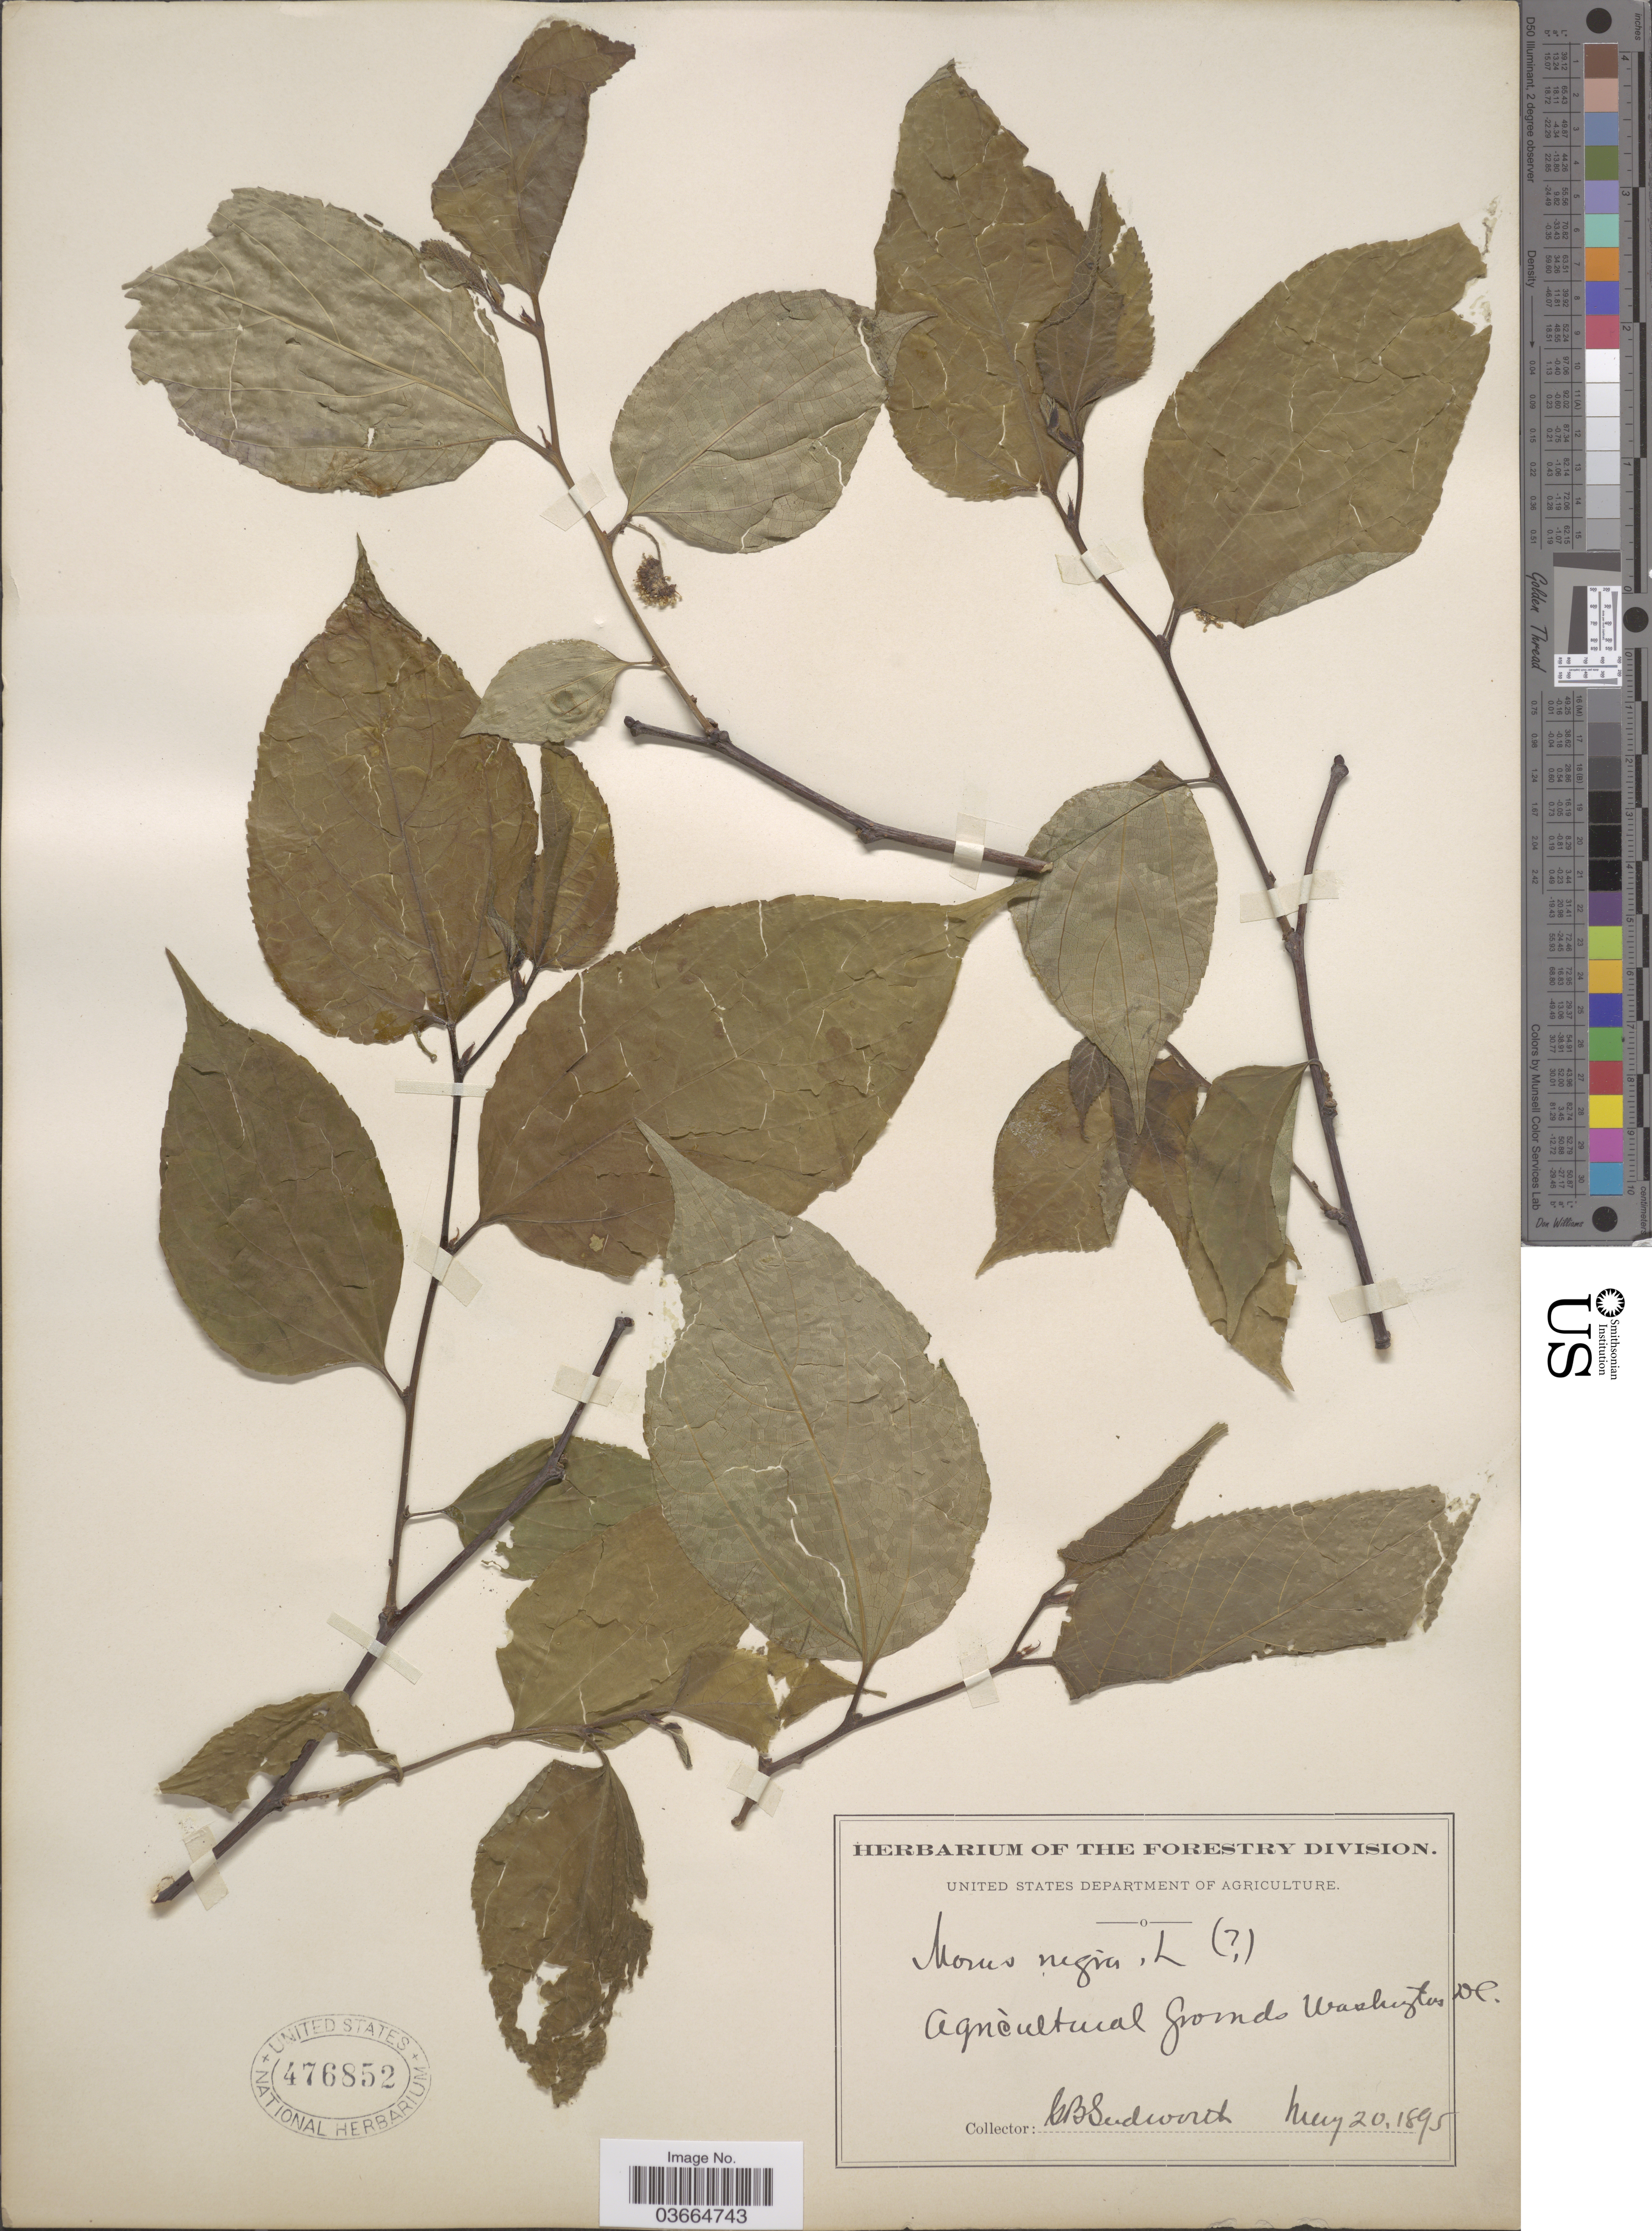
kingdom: Plantae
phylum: Tracheophyta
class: Magnoliopsida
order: Rosales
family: Moraceae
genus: Morus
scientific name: Morus nigra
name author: L.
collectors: G. B. Sudworth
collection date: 1895-05-20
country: United States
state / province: District of Columbia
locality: Agricultural Grounds Washington DC.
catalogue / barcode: US 476852